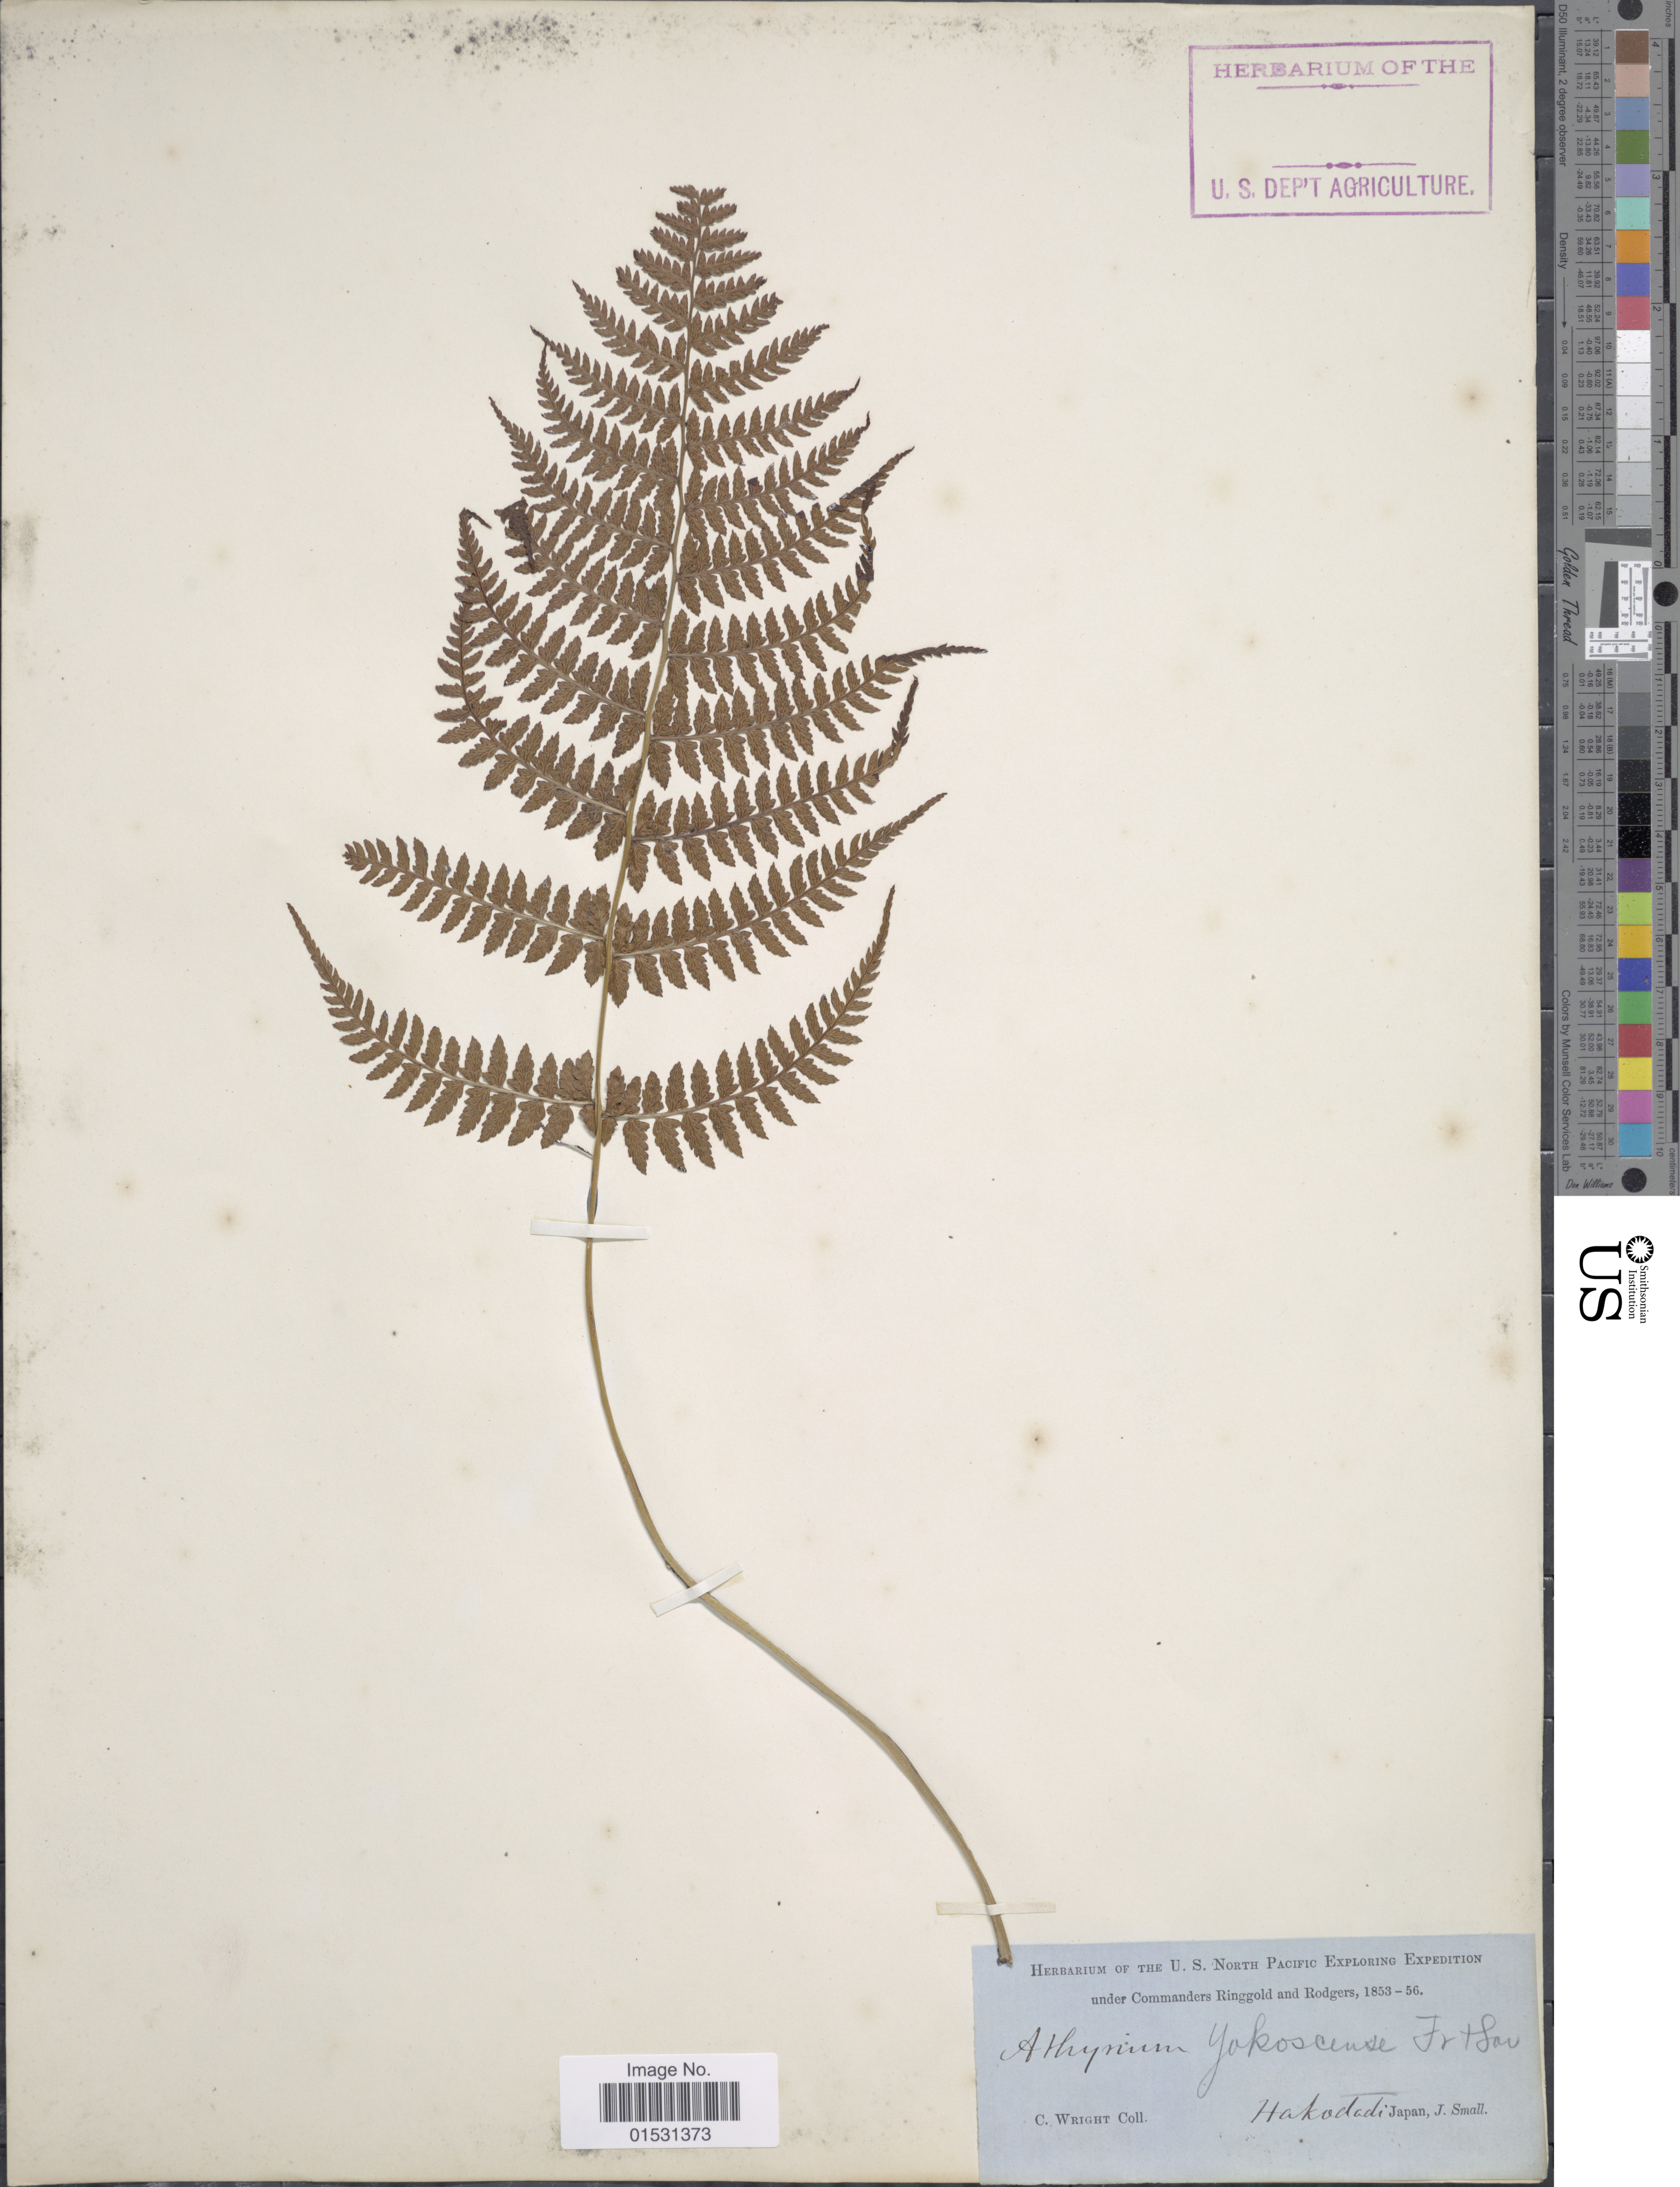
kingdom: Plantae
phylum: Tracheophyta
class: Polypodiopsida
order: Polypodiales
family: Athyriaceae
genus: Athyrium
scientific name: Athyrium yokoscense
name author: (Franch. & Sav.) Christ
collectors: C. Wright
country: Japan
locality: Hakodadi.